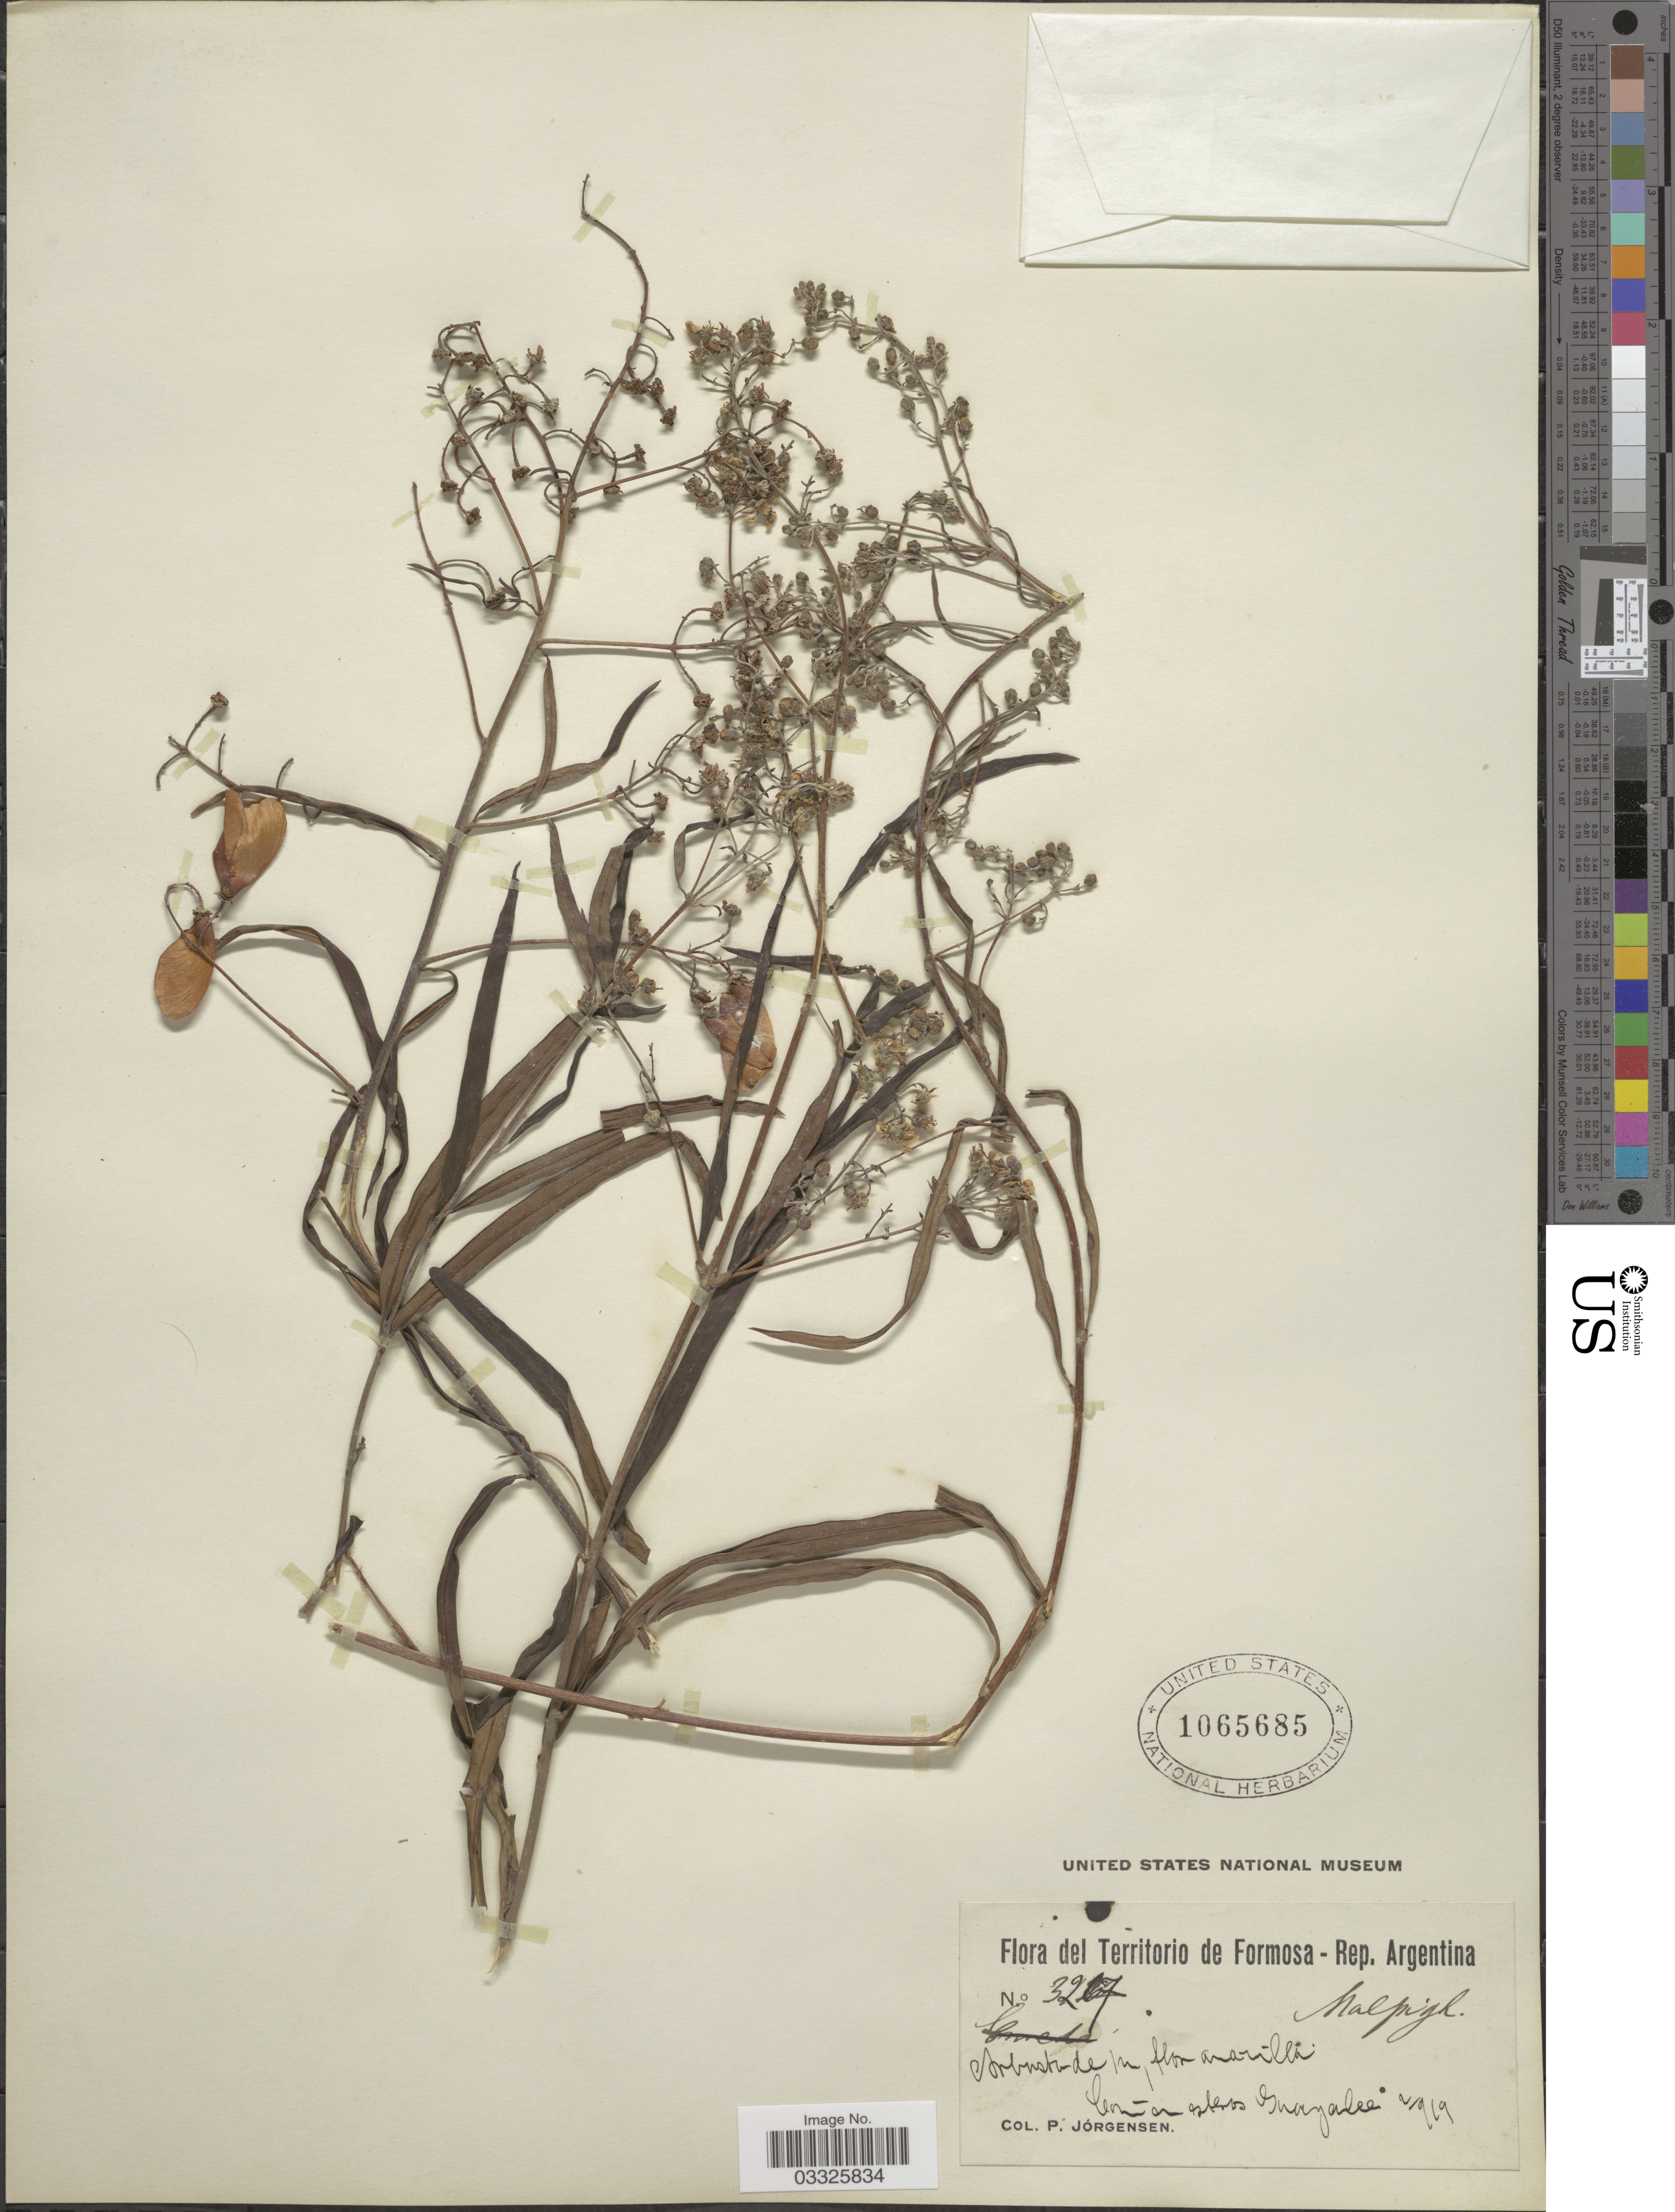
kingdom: Plantae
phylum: Tracheophyta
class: Magnoliopsida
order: Malpighiales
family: Malpighiaceae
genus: Heteropterys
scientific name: Heteropterys angustifolia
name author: Griseb.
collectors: P. Jörgensen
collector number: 3267*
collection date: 1919-02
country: Argentina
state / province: Formosa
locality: Comun es esteros Guaycolec.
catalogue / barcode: US 1065685